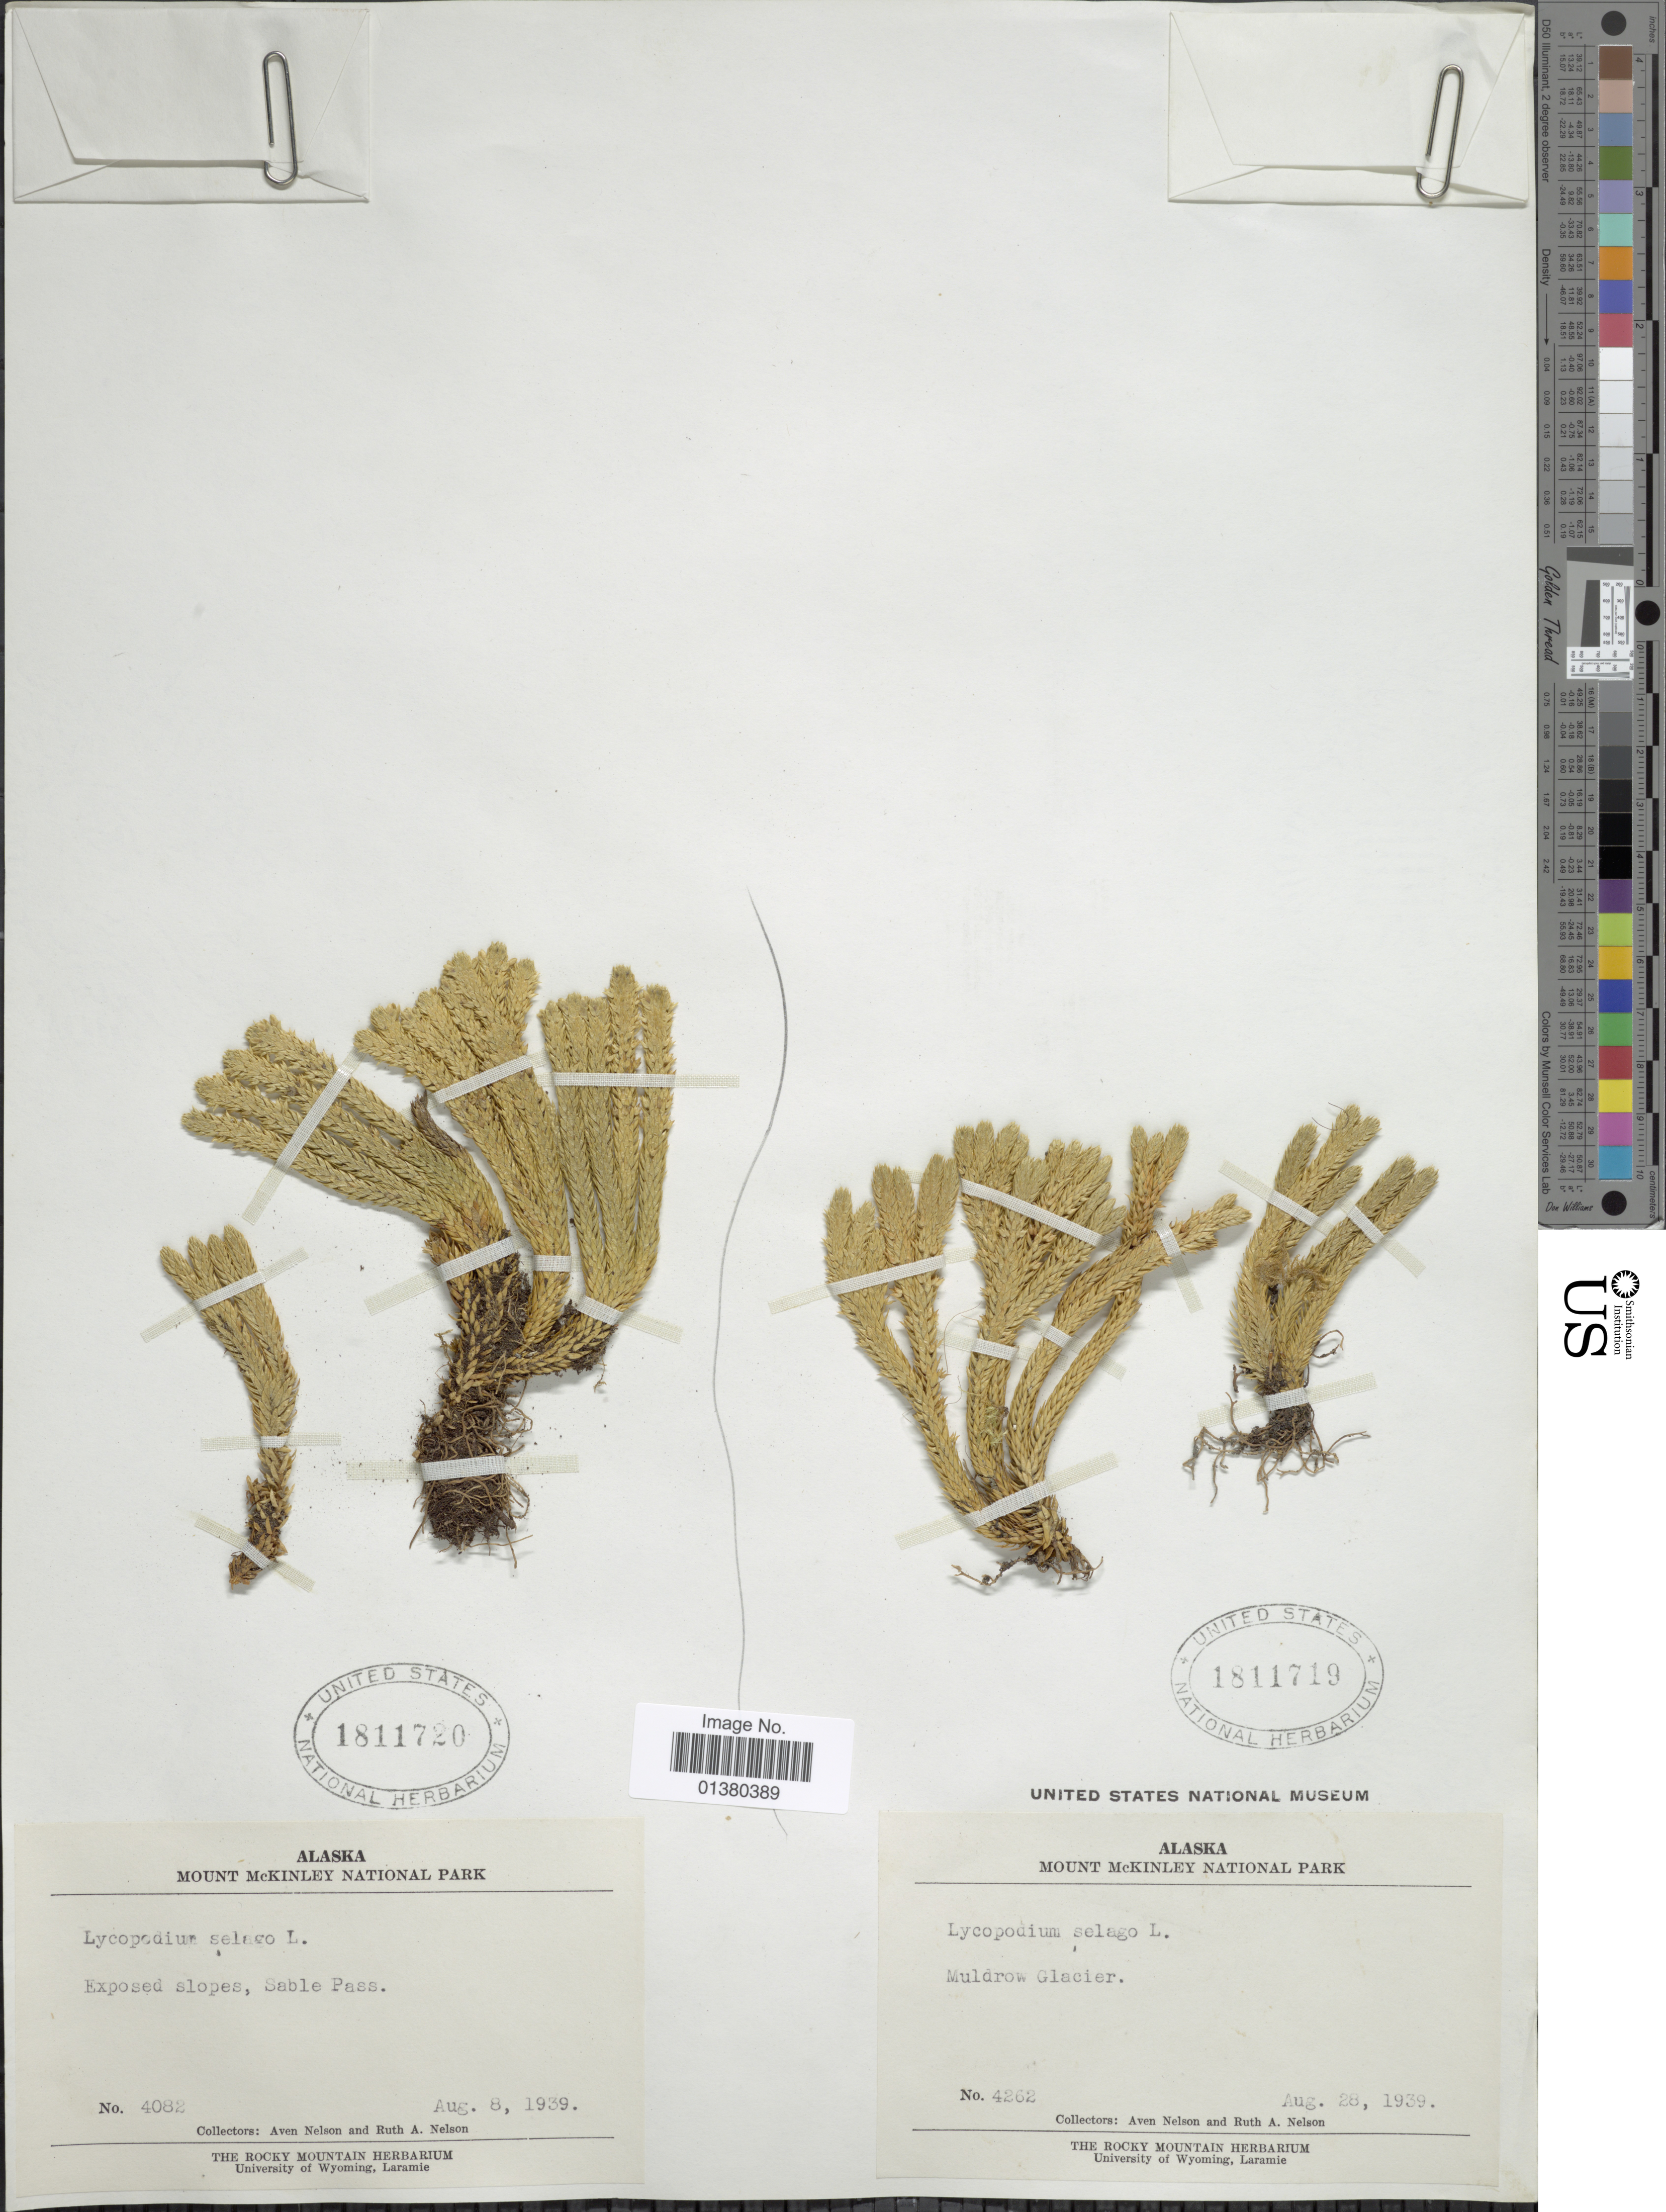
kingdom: Plantae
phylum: Tracheophyta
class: Lycopodiopsida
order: Lycopodiales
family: Lycopodiaceae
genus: Huperzia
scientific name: Huperzia selago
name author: (L.) Bernh. ex Schrank & Mart.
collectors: A. Nelson & R. A. Nelson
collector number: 4082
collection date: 1939-08-08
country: United States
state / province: Alaska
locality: Mount McKinley National Park, Exposed slopes, Sable Pass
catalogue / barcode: US 1811720